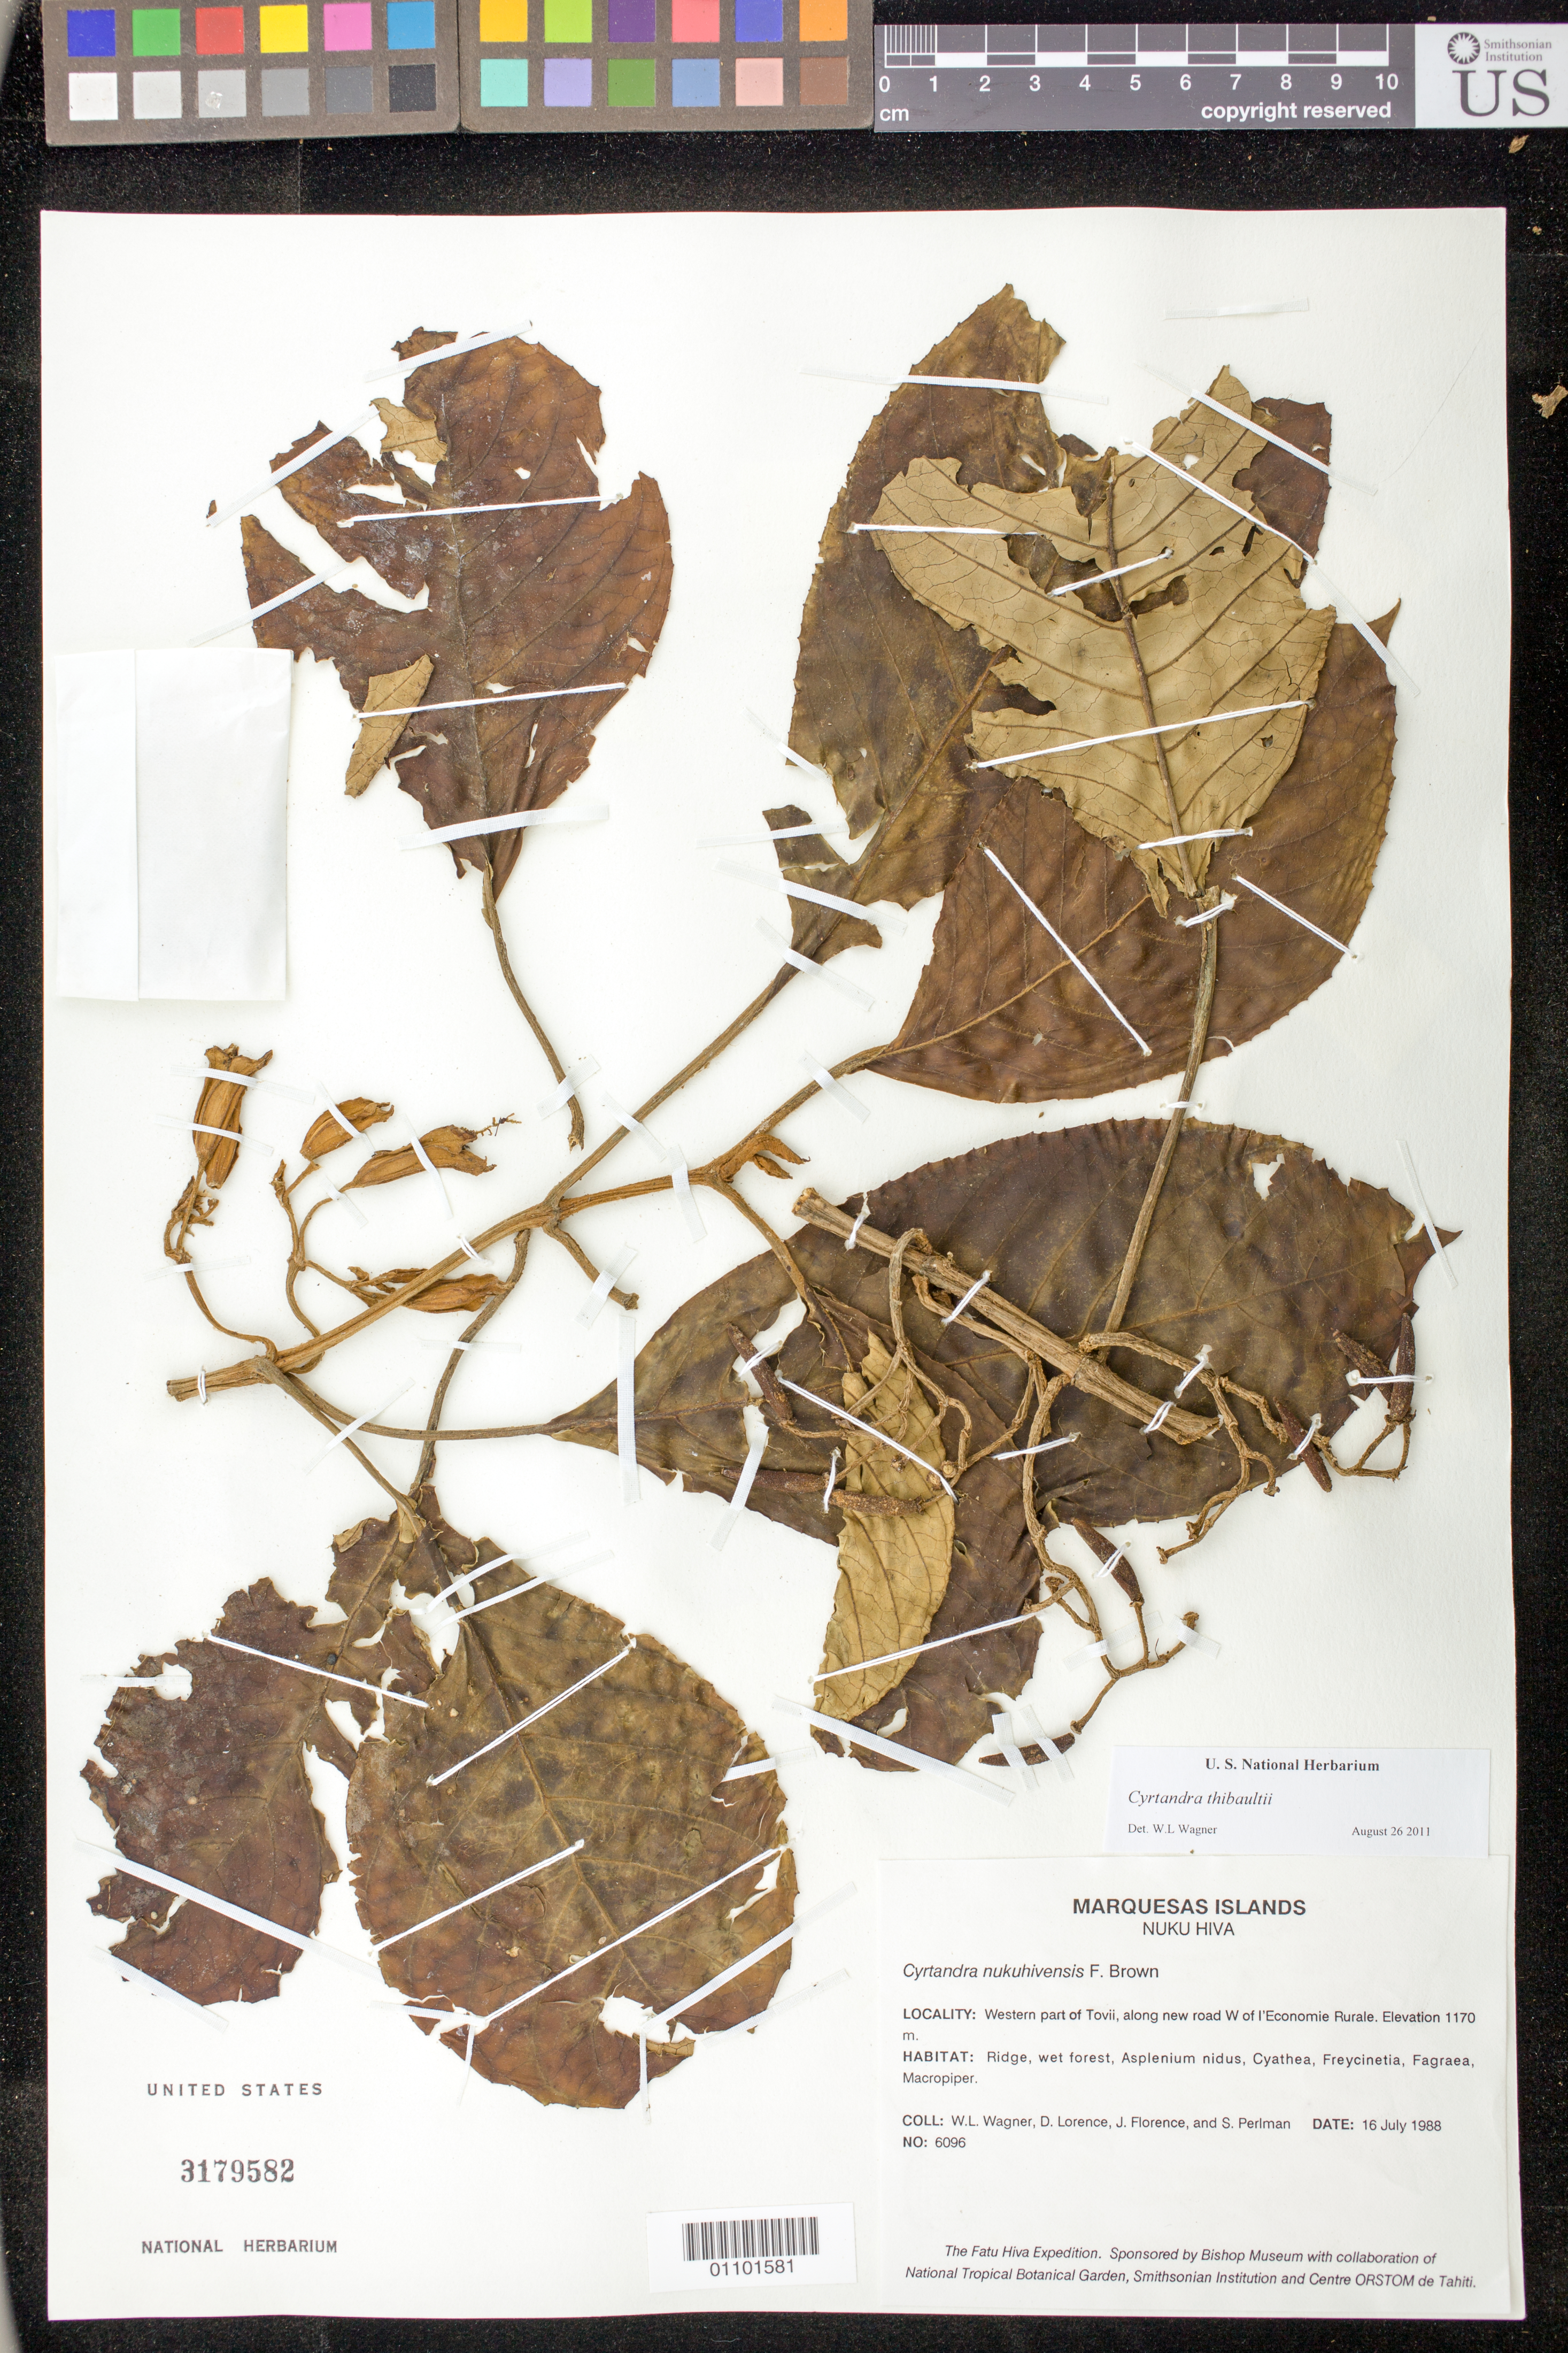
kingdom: Plantae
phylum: Tracheophyta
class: Magnoliopsida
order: Lamiales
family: Gesneriaceae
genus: Cyrtandra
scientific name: Cyrtandra thibaultii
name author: Fosberg & Sachet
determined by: Wagner, W. L., (BOT), Smithsonian Institution - National Museum of Natural History (UNITED STATES)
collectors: W. L. Wagner, D. Lorence, J. Florence & S. P. Perlman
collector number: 6096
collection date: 1988-07-16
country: French Polynesia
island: Nuku Hiva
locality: W part of Toovii, along new road W of l'Economie Rurale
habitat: Ridge, wet forest, Asplenium nidus, Cyathea, Freycinetia, Fagraea, Macropiper.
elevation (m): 1170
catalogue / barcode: US 3179582